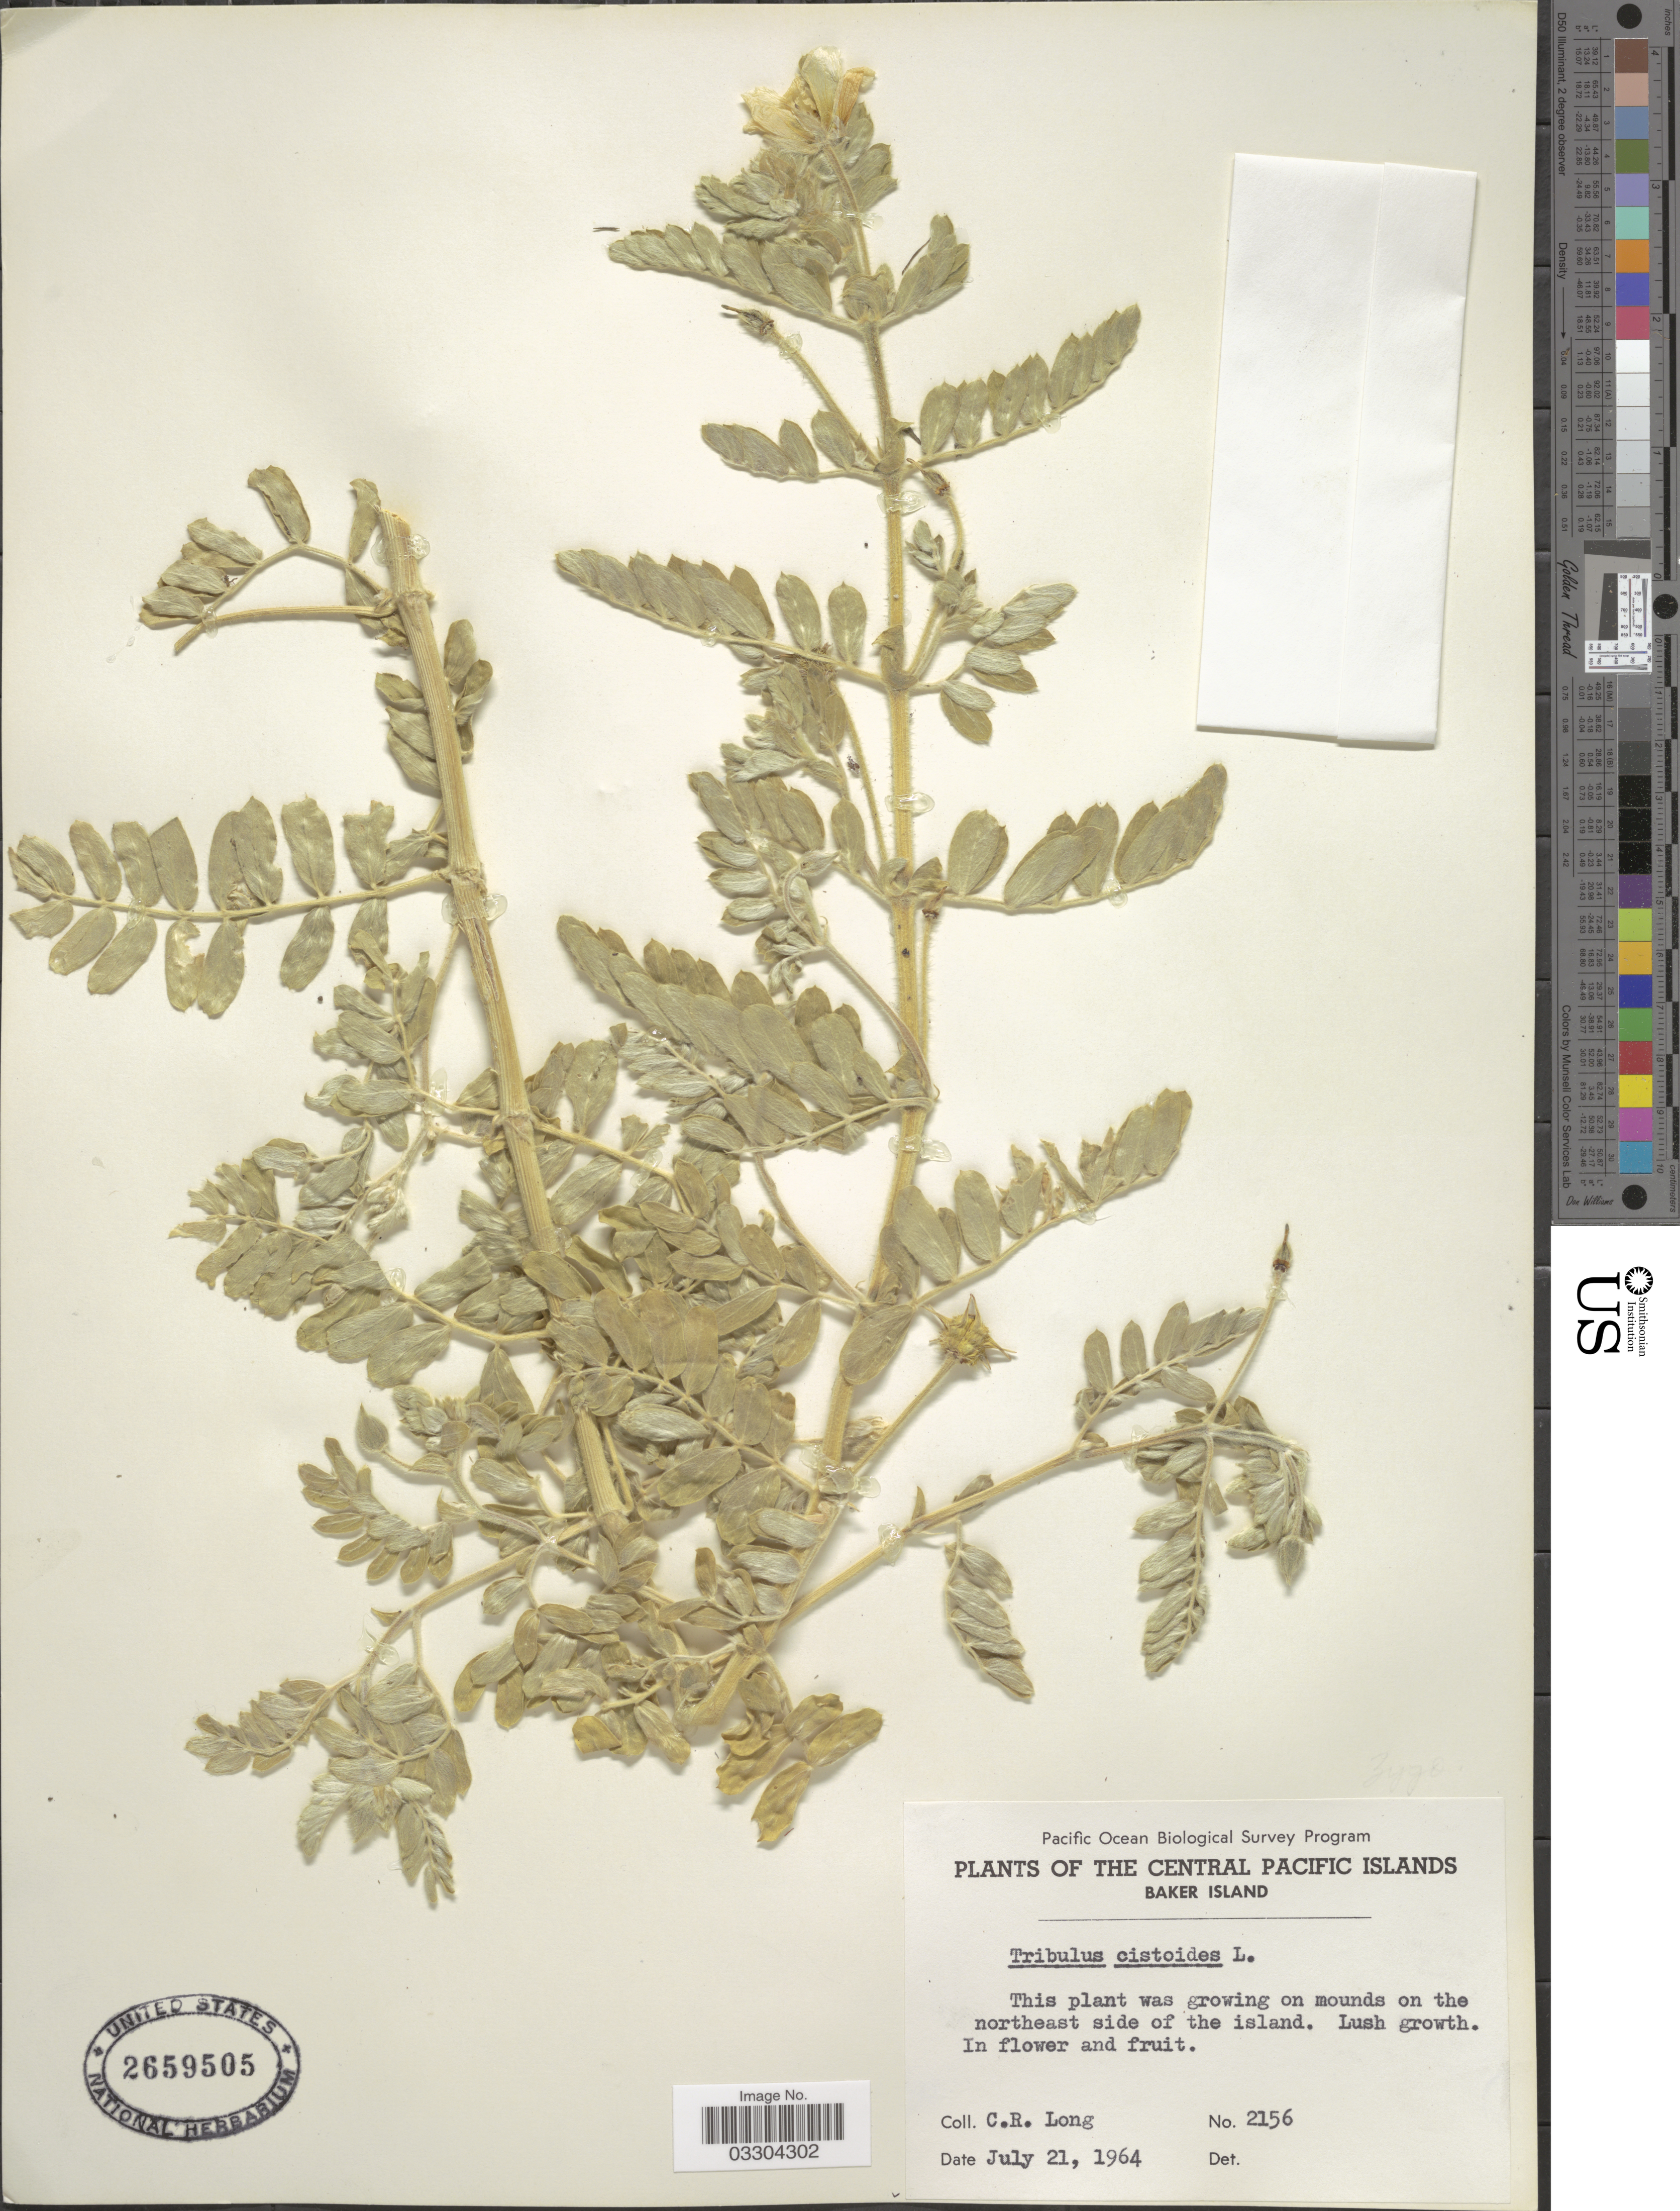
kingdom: Plantae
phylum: Tracheophyta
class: Magnoliopsida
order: Zygophyllales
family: Zygophyllaceae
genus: Tribulus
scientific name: Tribulus cistoides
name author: L.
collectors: C. R. Long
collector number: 2156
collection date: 1964-07-21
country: U.S. Administered Pacific Islands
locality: The Central Pacific Islands. Baker Island. Northeast side of the island.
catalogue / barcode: US 2659505